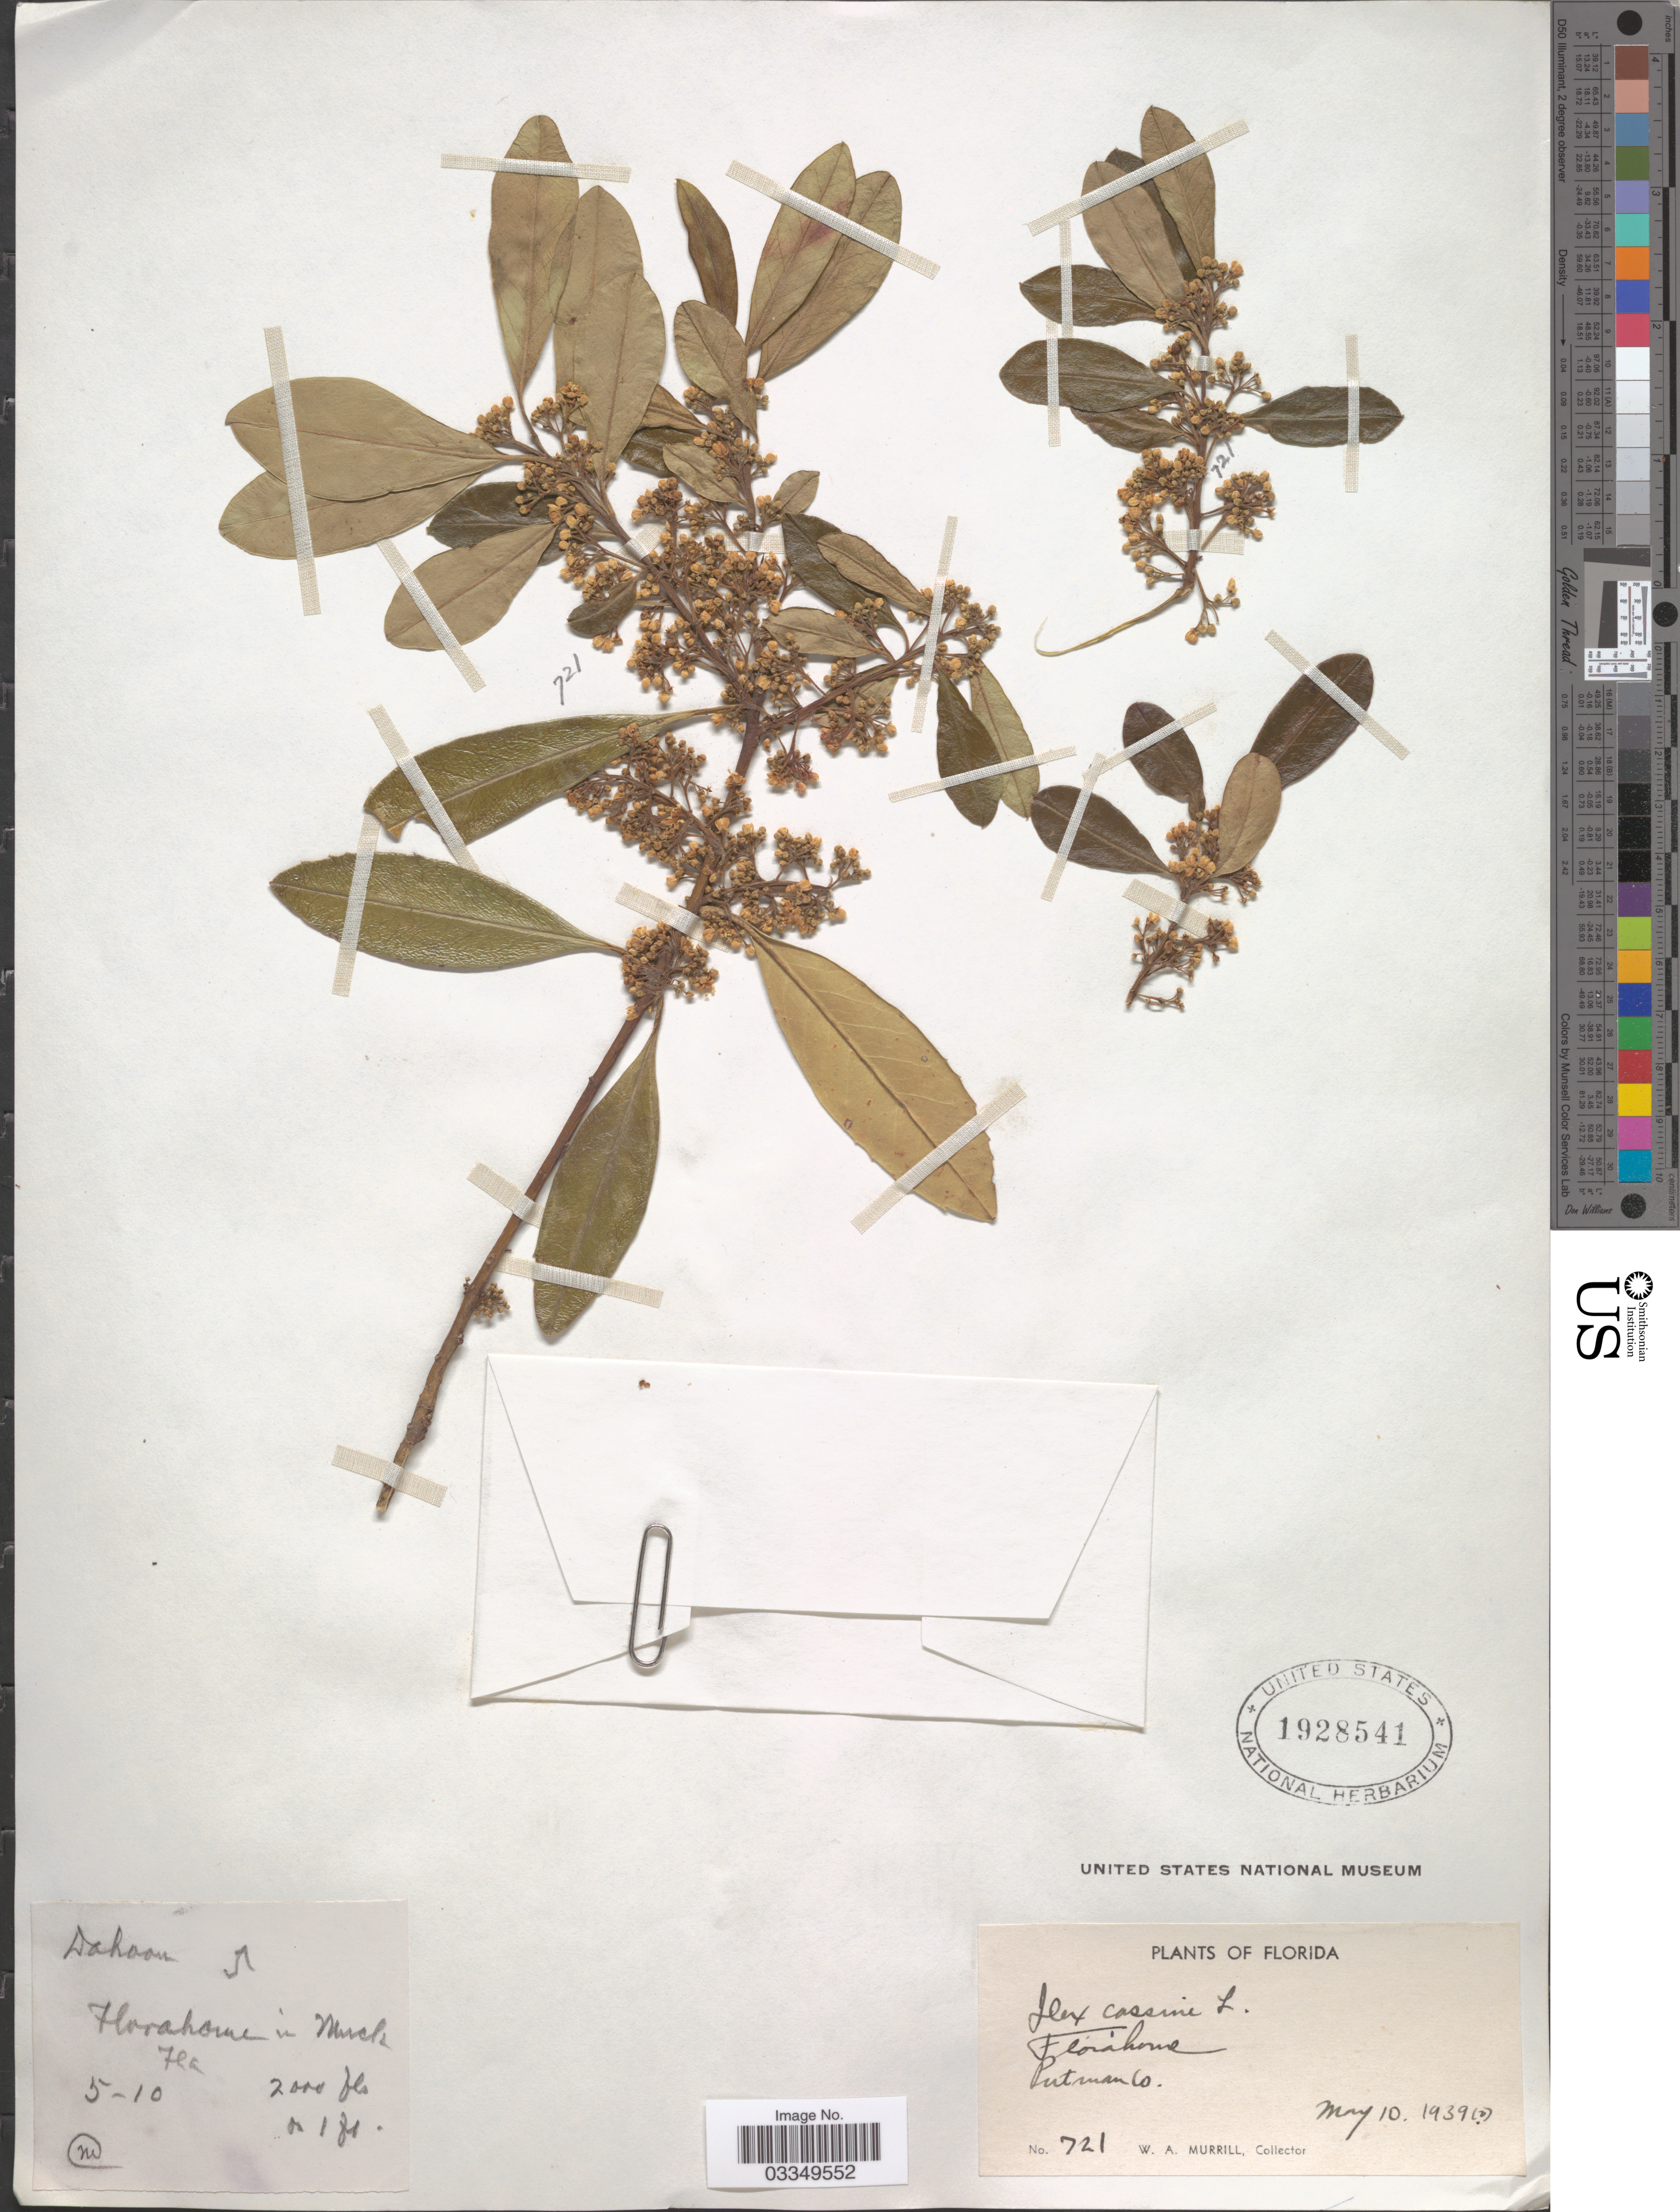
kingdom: Plantae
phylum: Tracheophyta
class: Magnoliopsida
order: Aquifoliales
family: Aquifoliaceae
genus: Ilex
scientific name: Ilex cassine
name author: L.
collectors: W. A. Murrill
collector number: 721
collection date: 1939-05-10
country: United States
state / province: Florida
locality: Florahome, Putman Co.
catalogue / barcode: US 1928541